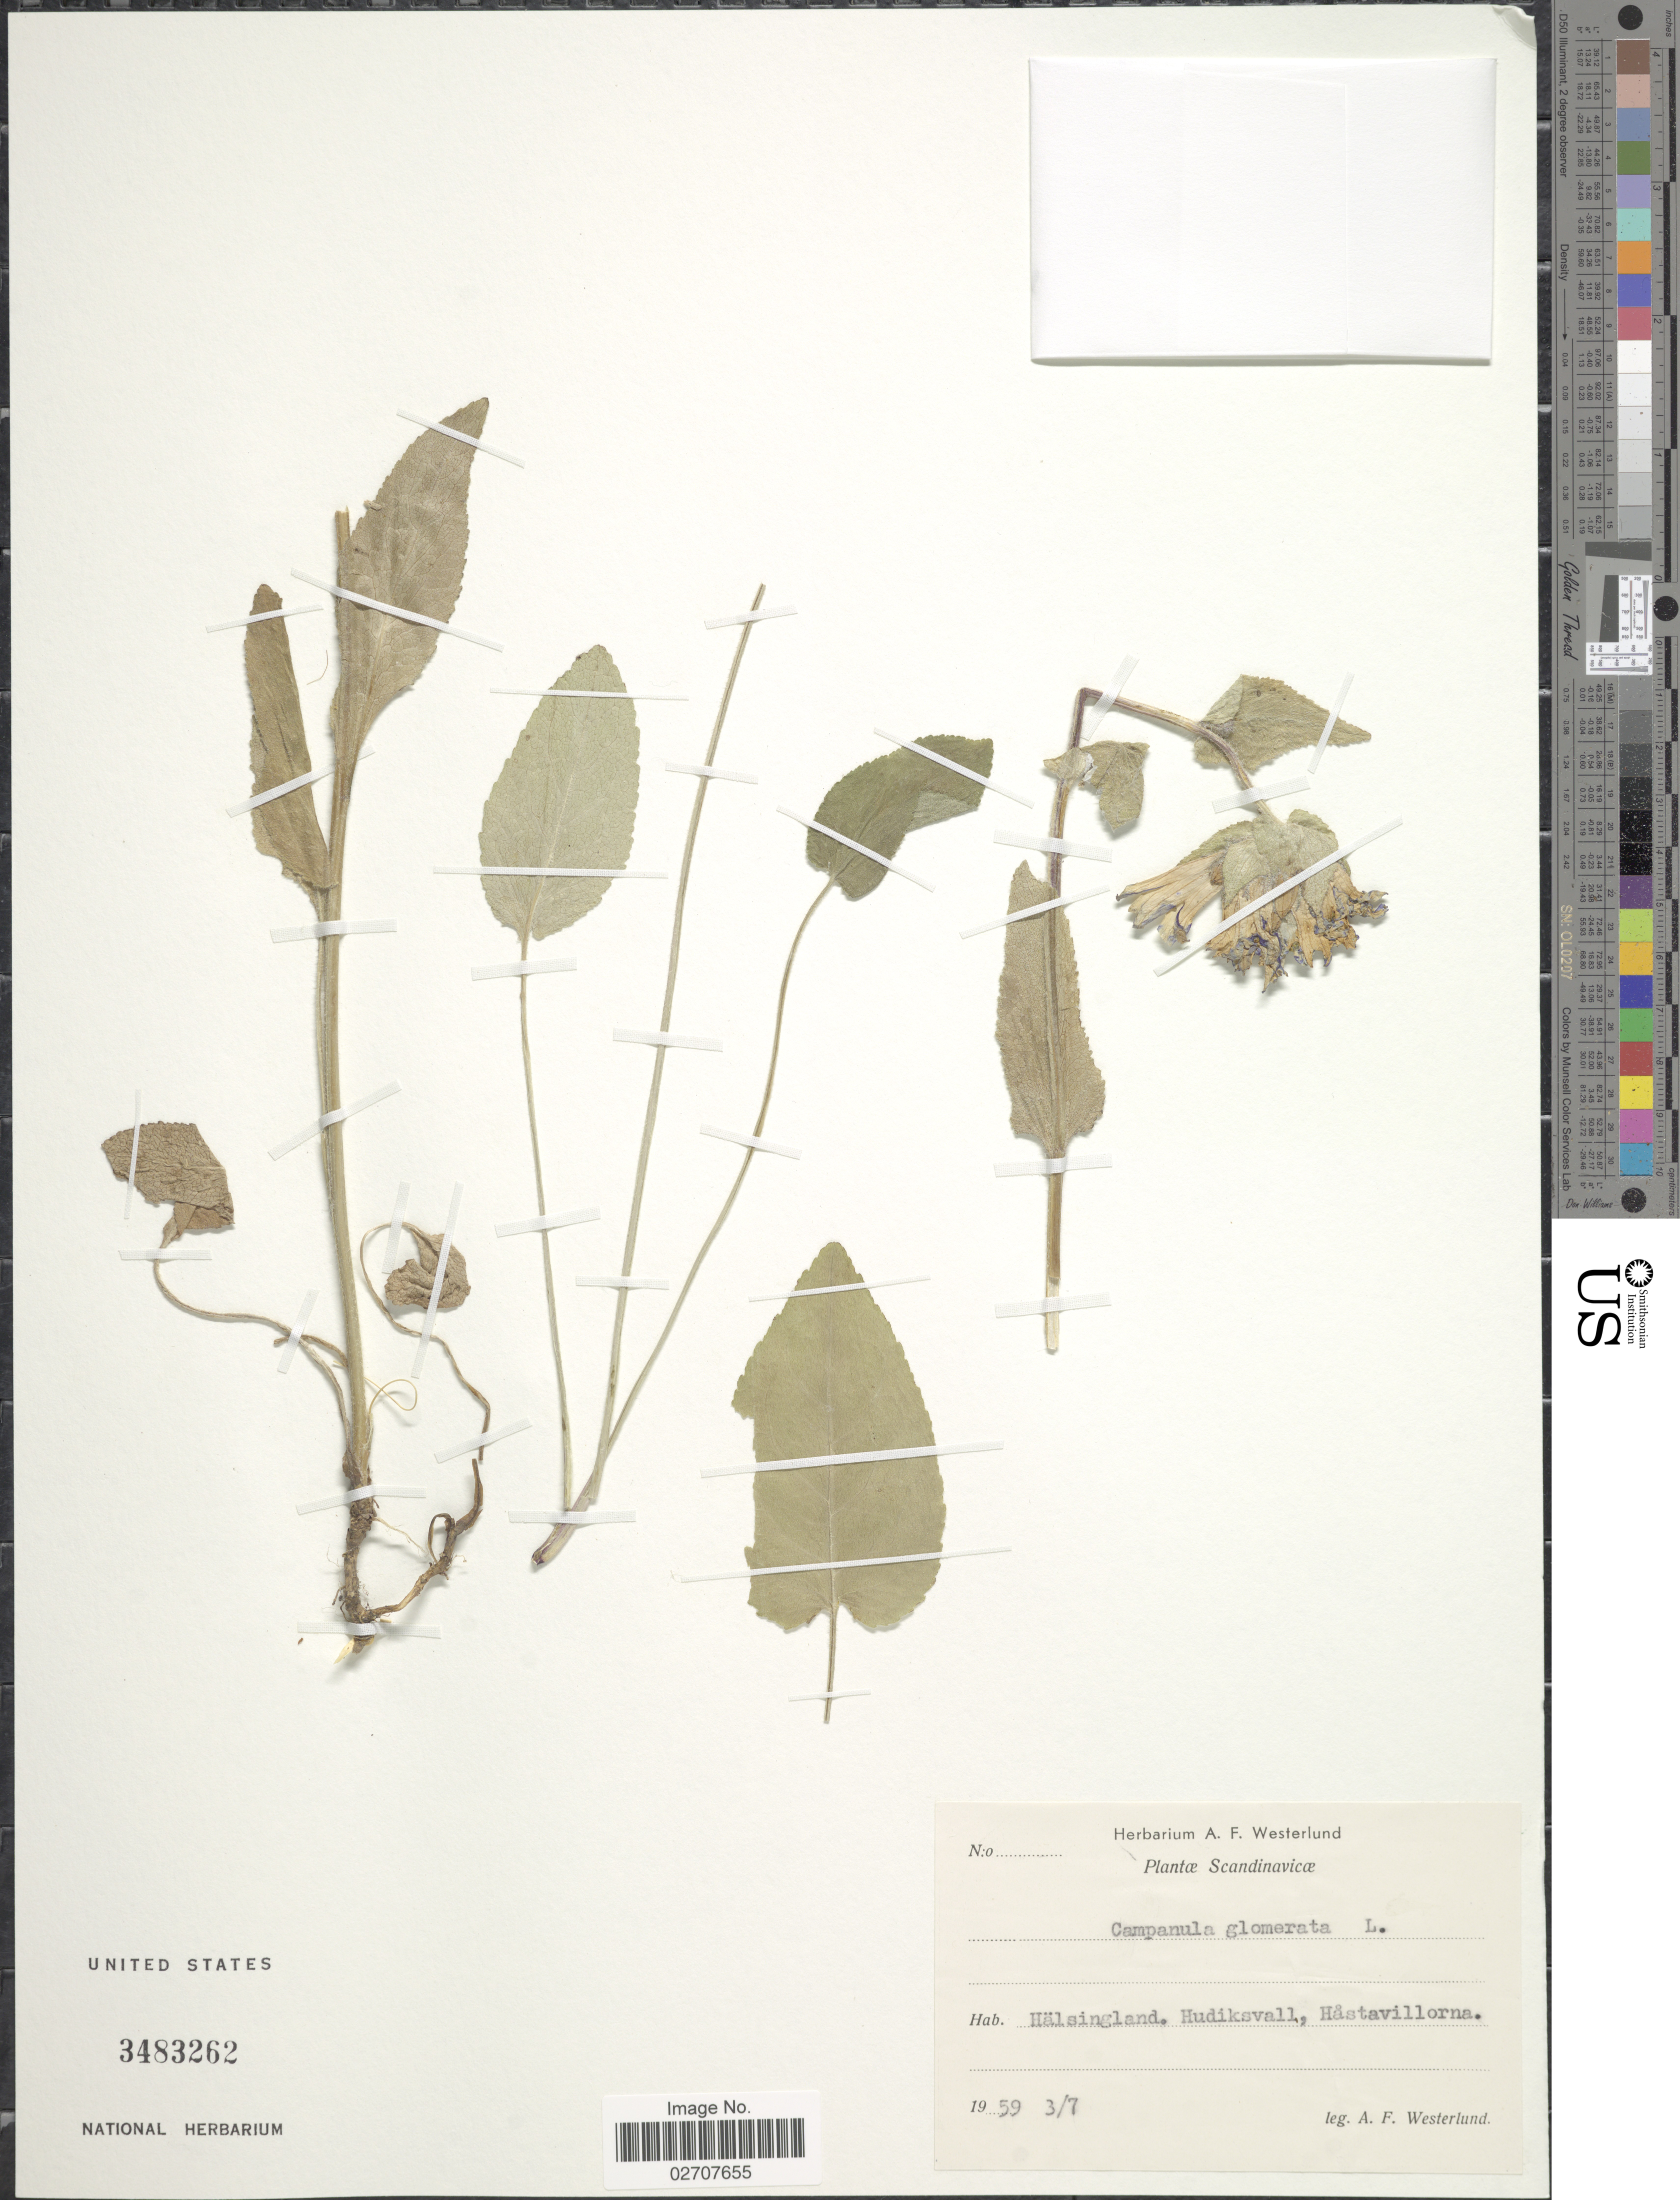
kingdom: Plantae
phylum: Tracheophyta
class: Magnoliopsida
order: Asterales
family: Campanulaceae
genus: Campanula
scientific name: Campanula glomerata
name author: L.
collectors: A. Westerlund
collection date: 1959-07-03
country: Sweden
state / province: Gavleborg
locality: Scandinavicae. Halsingland. Hudiksvall, Hastavillorna.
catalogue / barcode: US 3483262